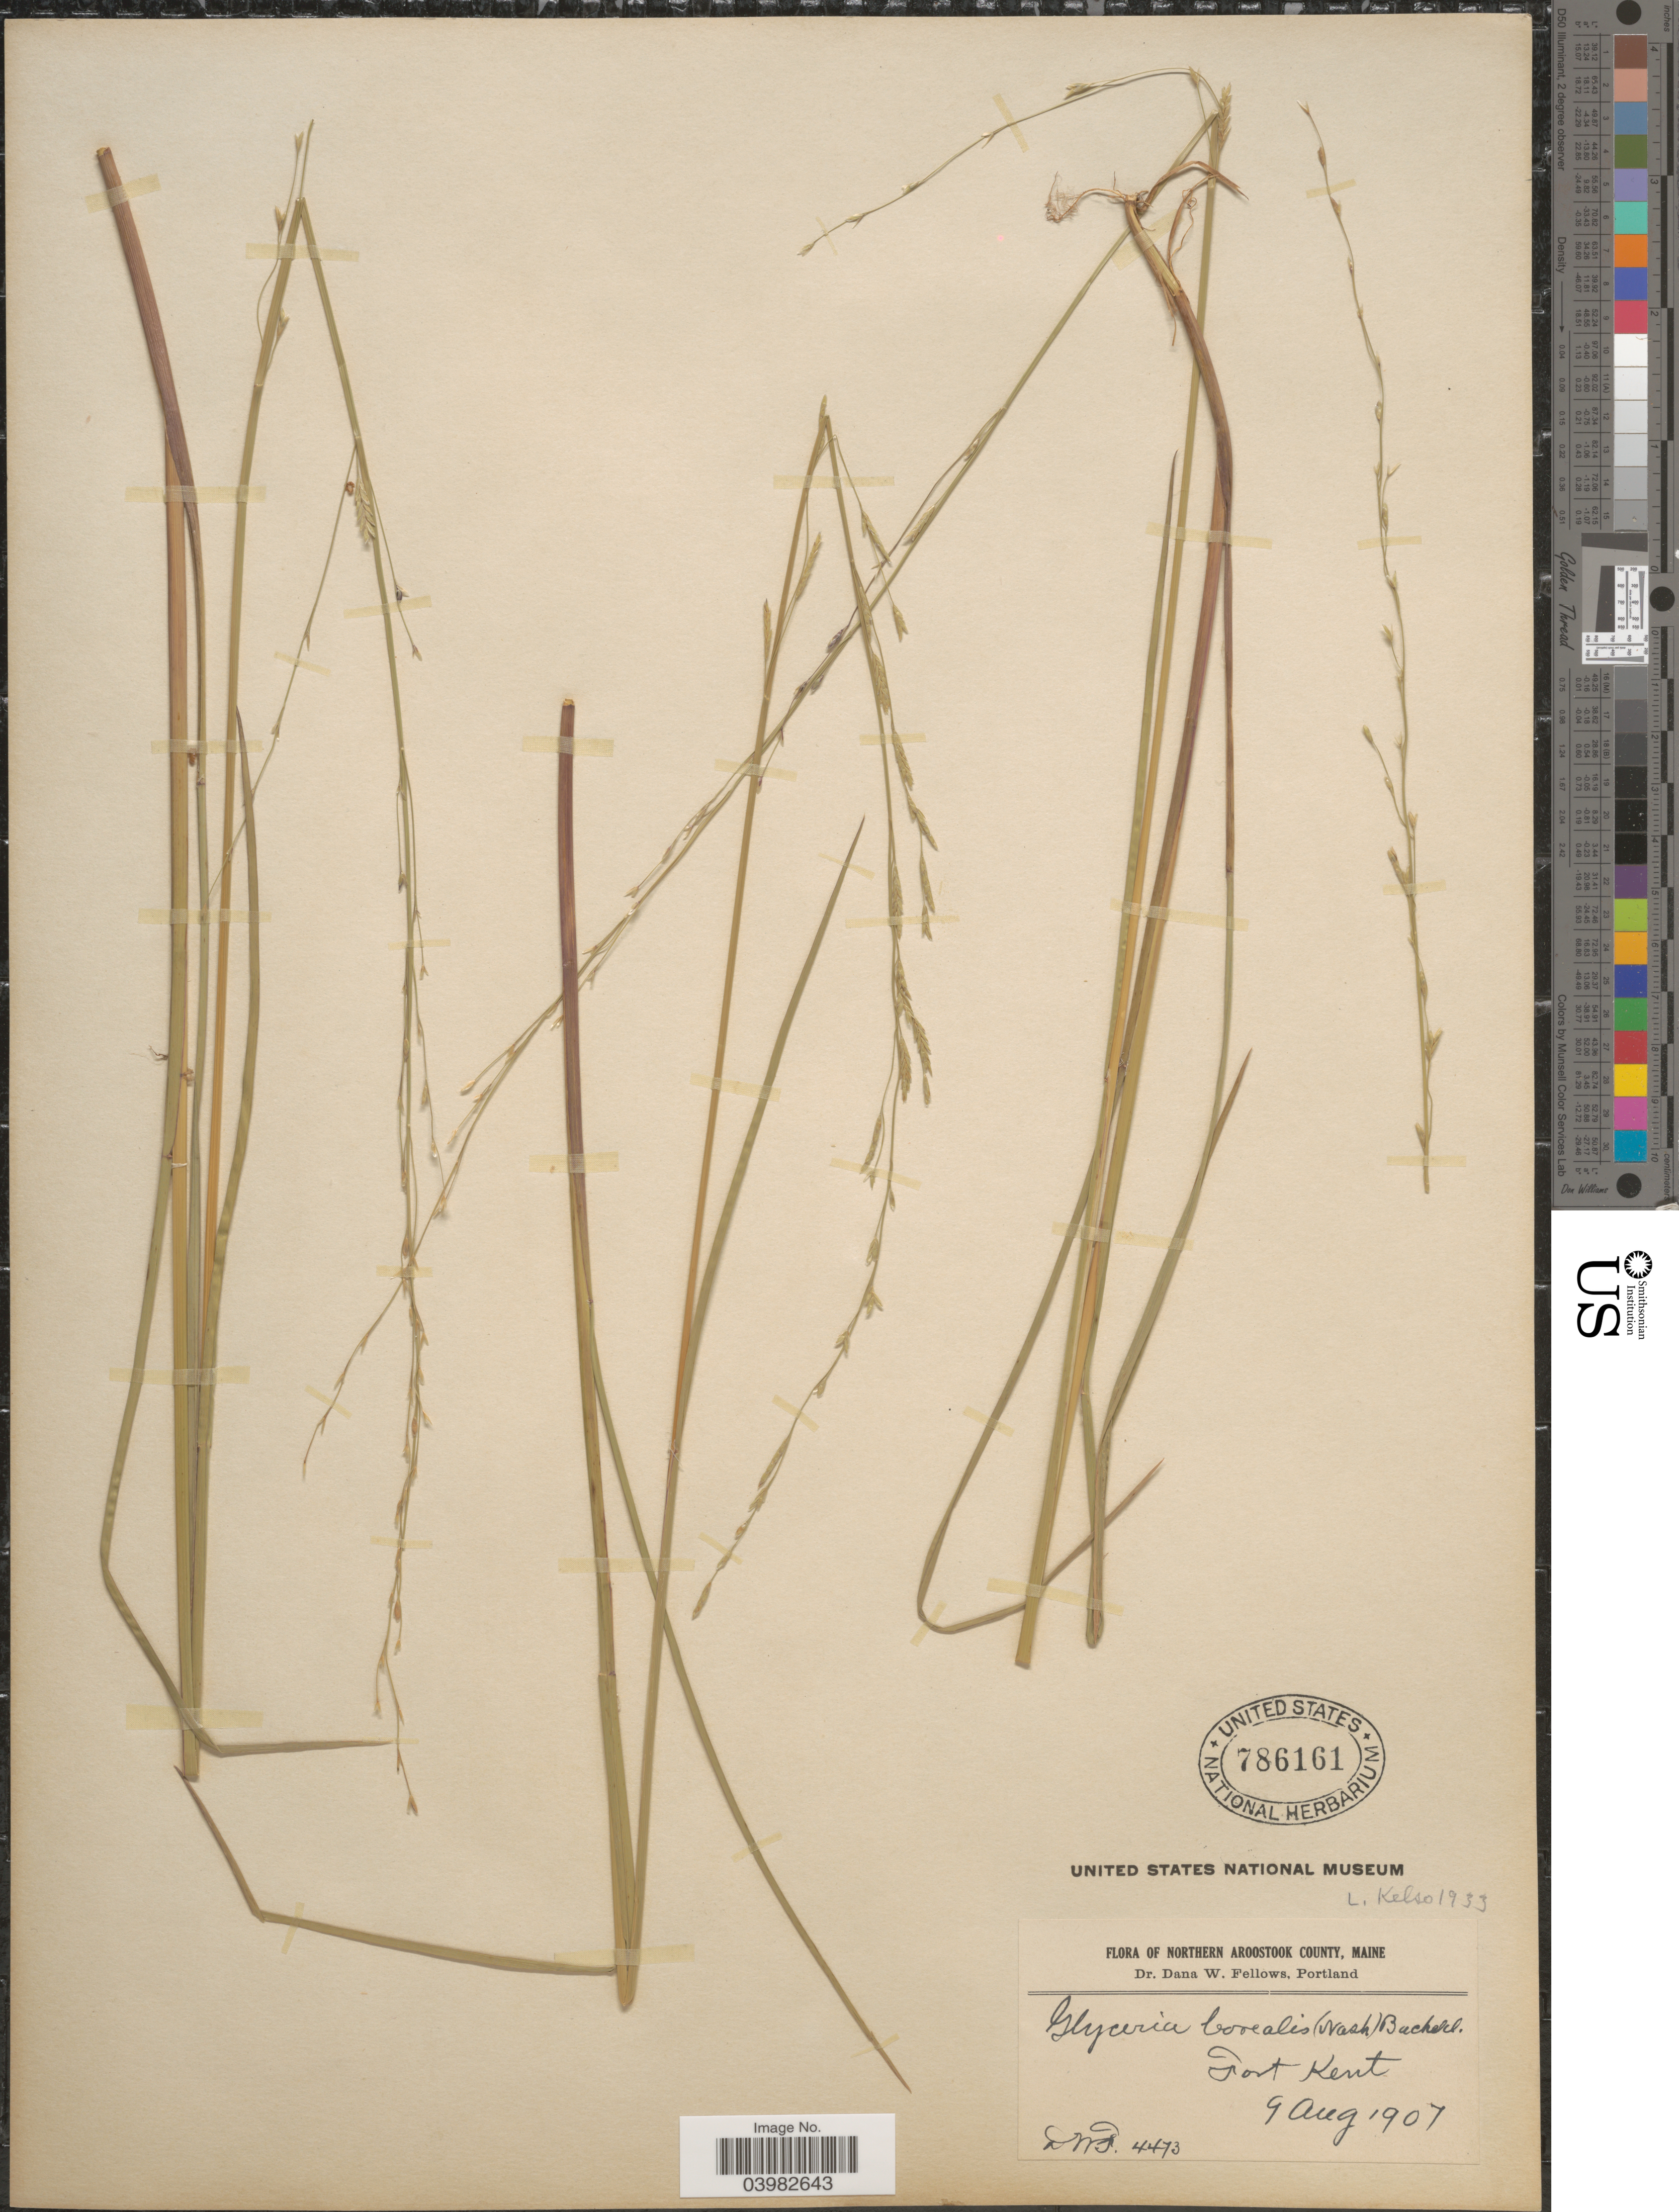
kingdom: Plantae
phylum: Tracheophyta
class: Liliopsida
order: Poales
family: Poaceae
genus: Glyceria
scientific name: Glyceria borealis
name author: (Nash) Batchelder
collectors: D. W. Fellows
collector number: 4473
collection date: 1907-08-09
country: United States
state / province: Maine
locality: Northern Aroostook County. Fort Kent.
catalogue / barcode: US 786161